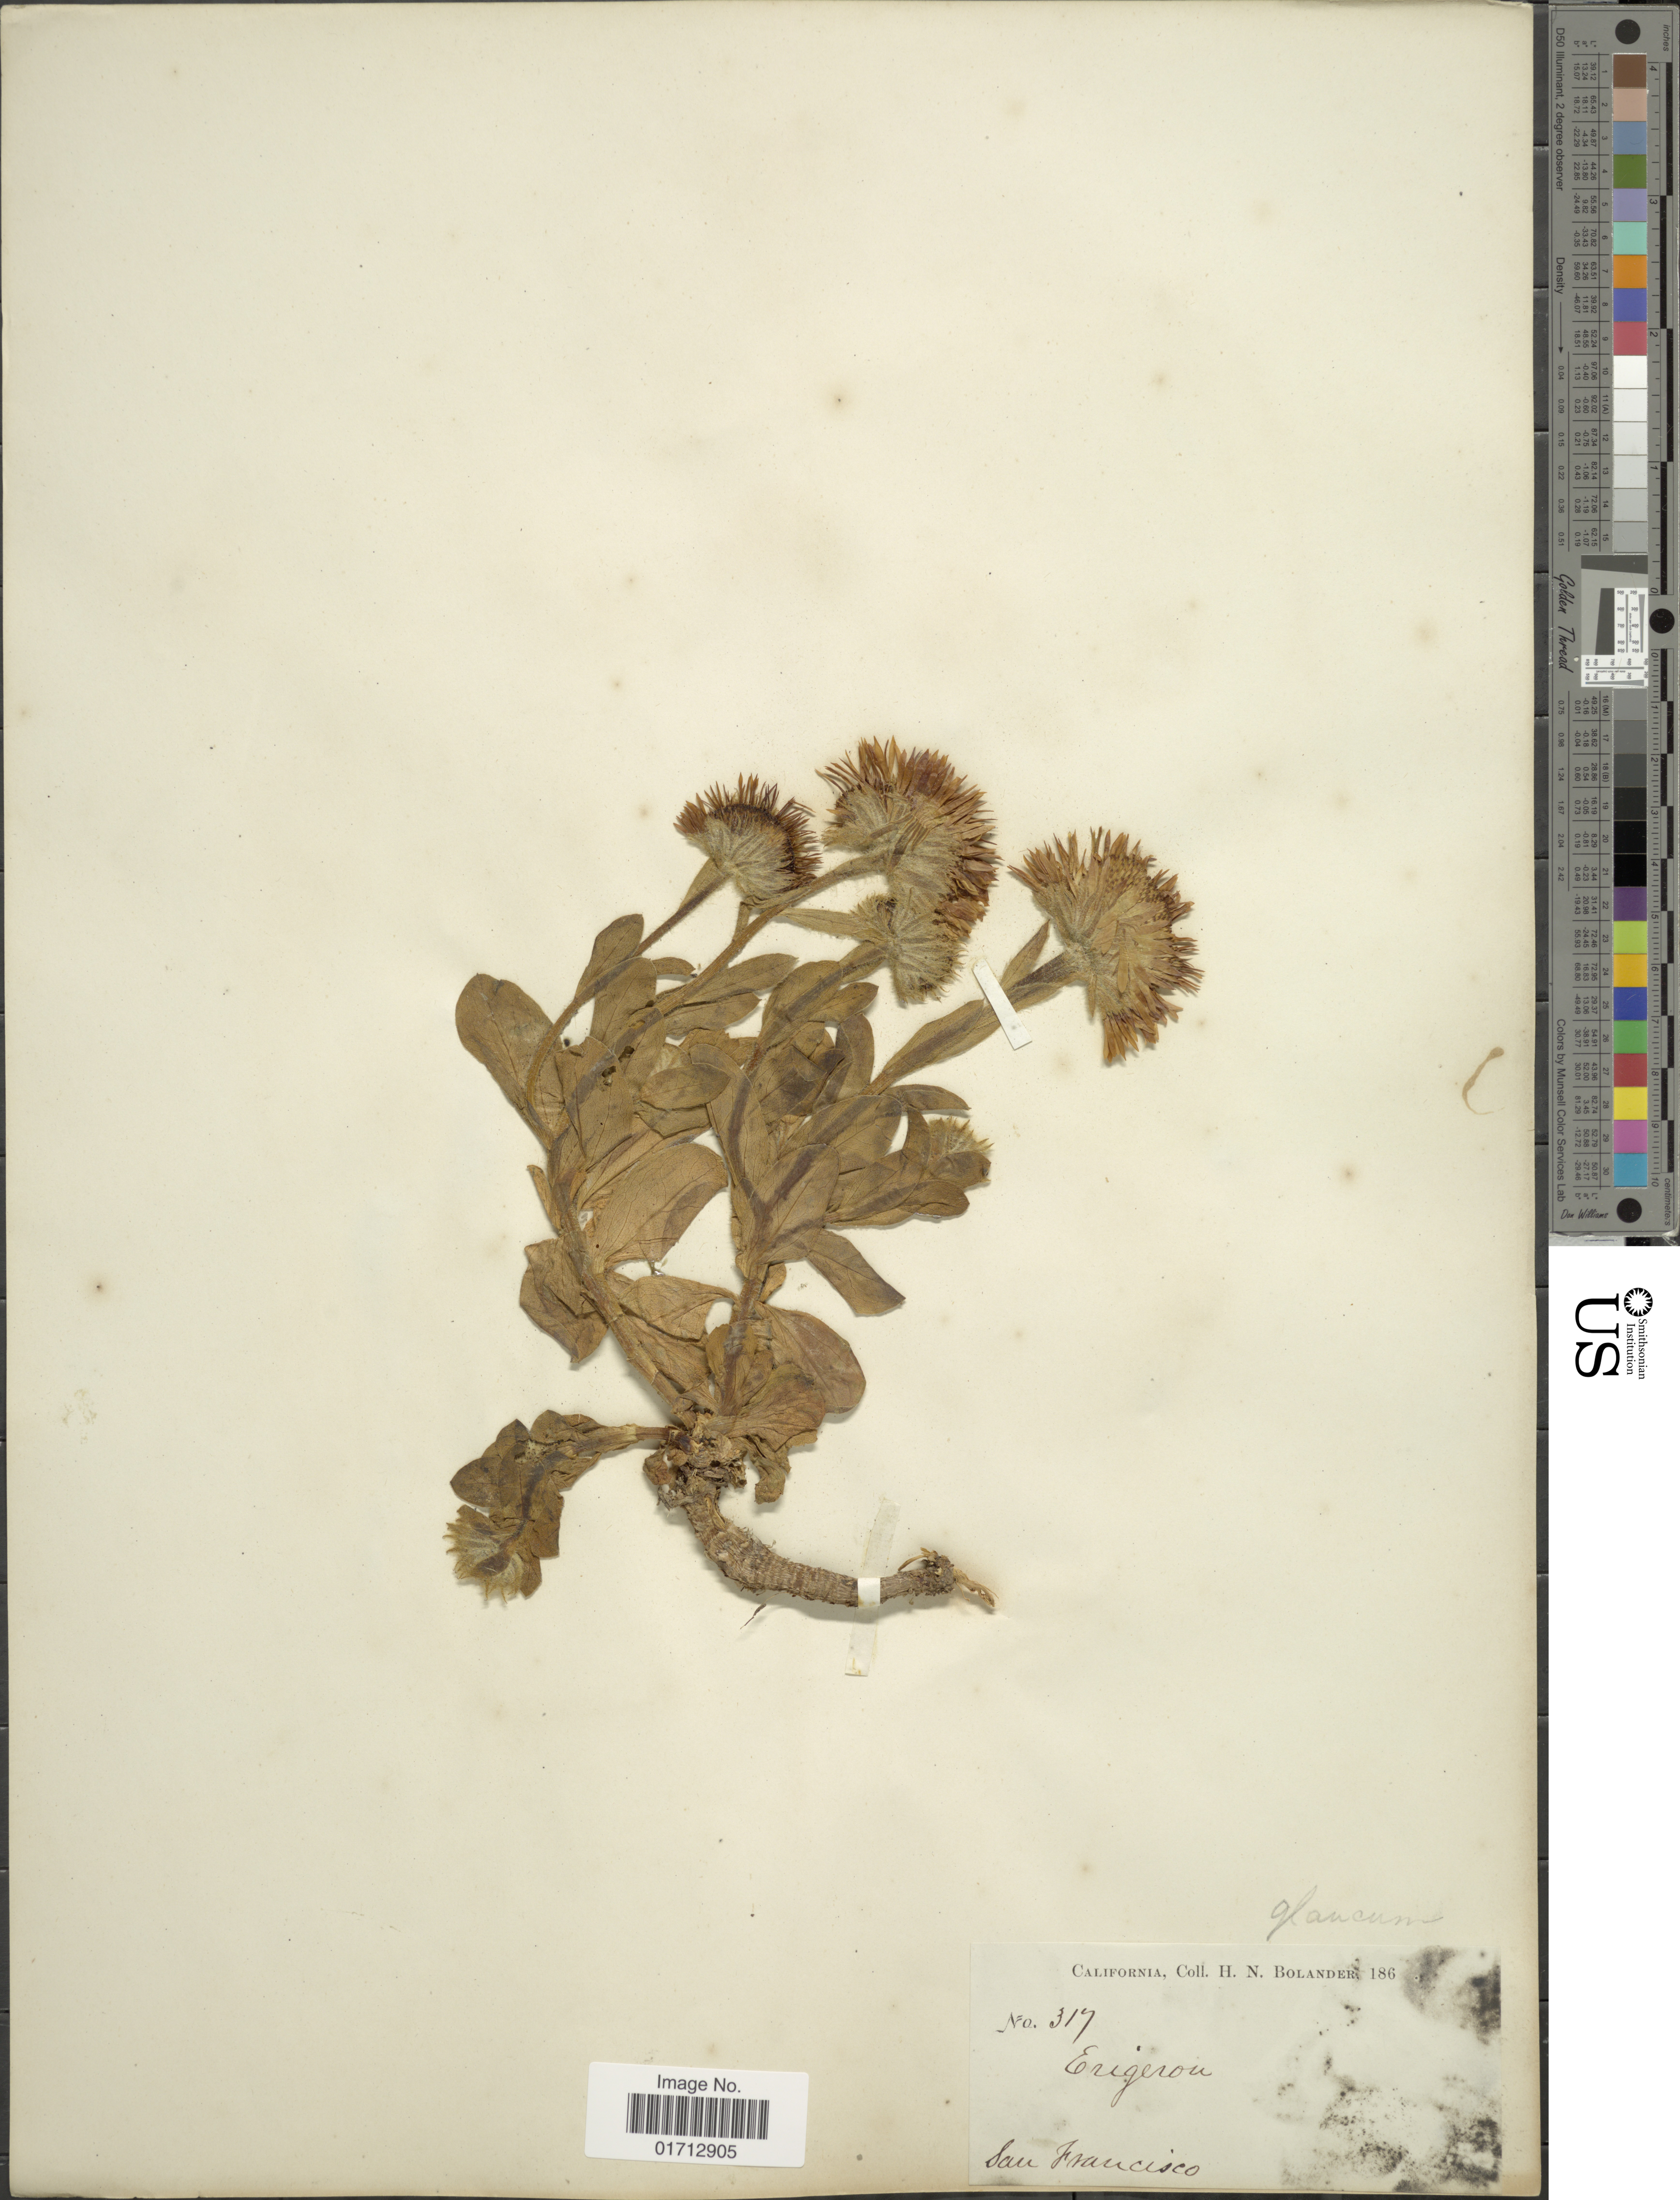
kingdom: Plantae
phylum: Tracheophyta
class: Magnoliopsida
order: Asterales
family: Asteraceae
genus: Erigeron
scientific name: Erigeron glaucus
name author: Ker Gawl.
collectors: H. Bolander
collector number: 317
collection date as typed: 186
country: United States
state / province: California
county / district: San Francisco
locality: San Francisco.